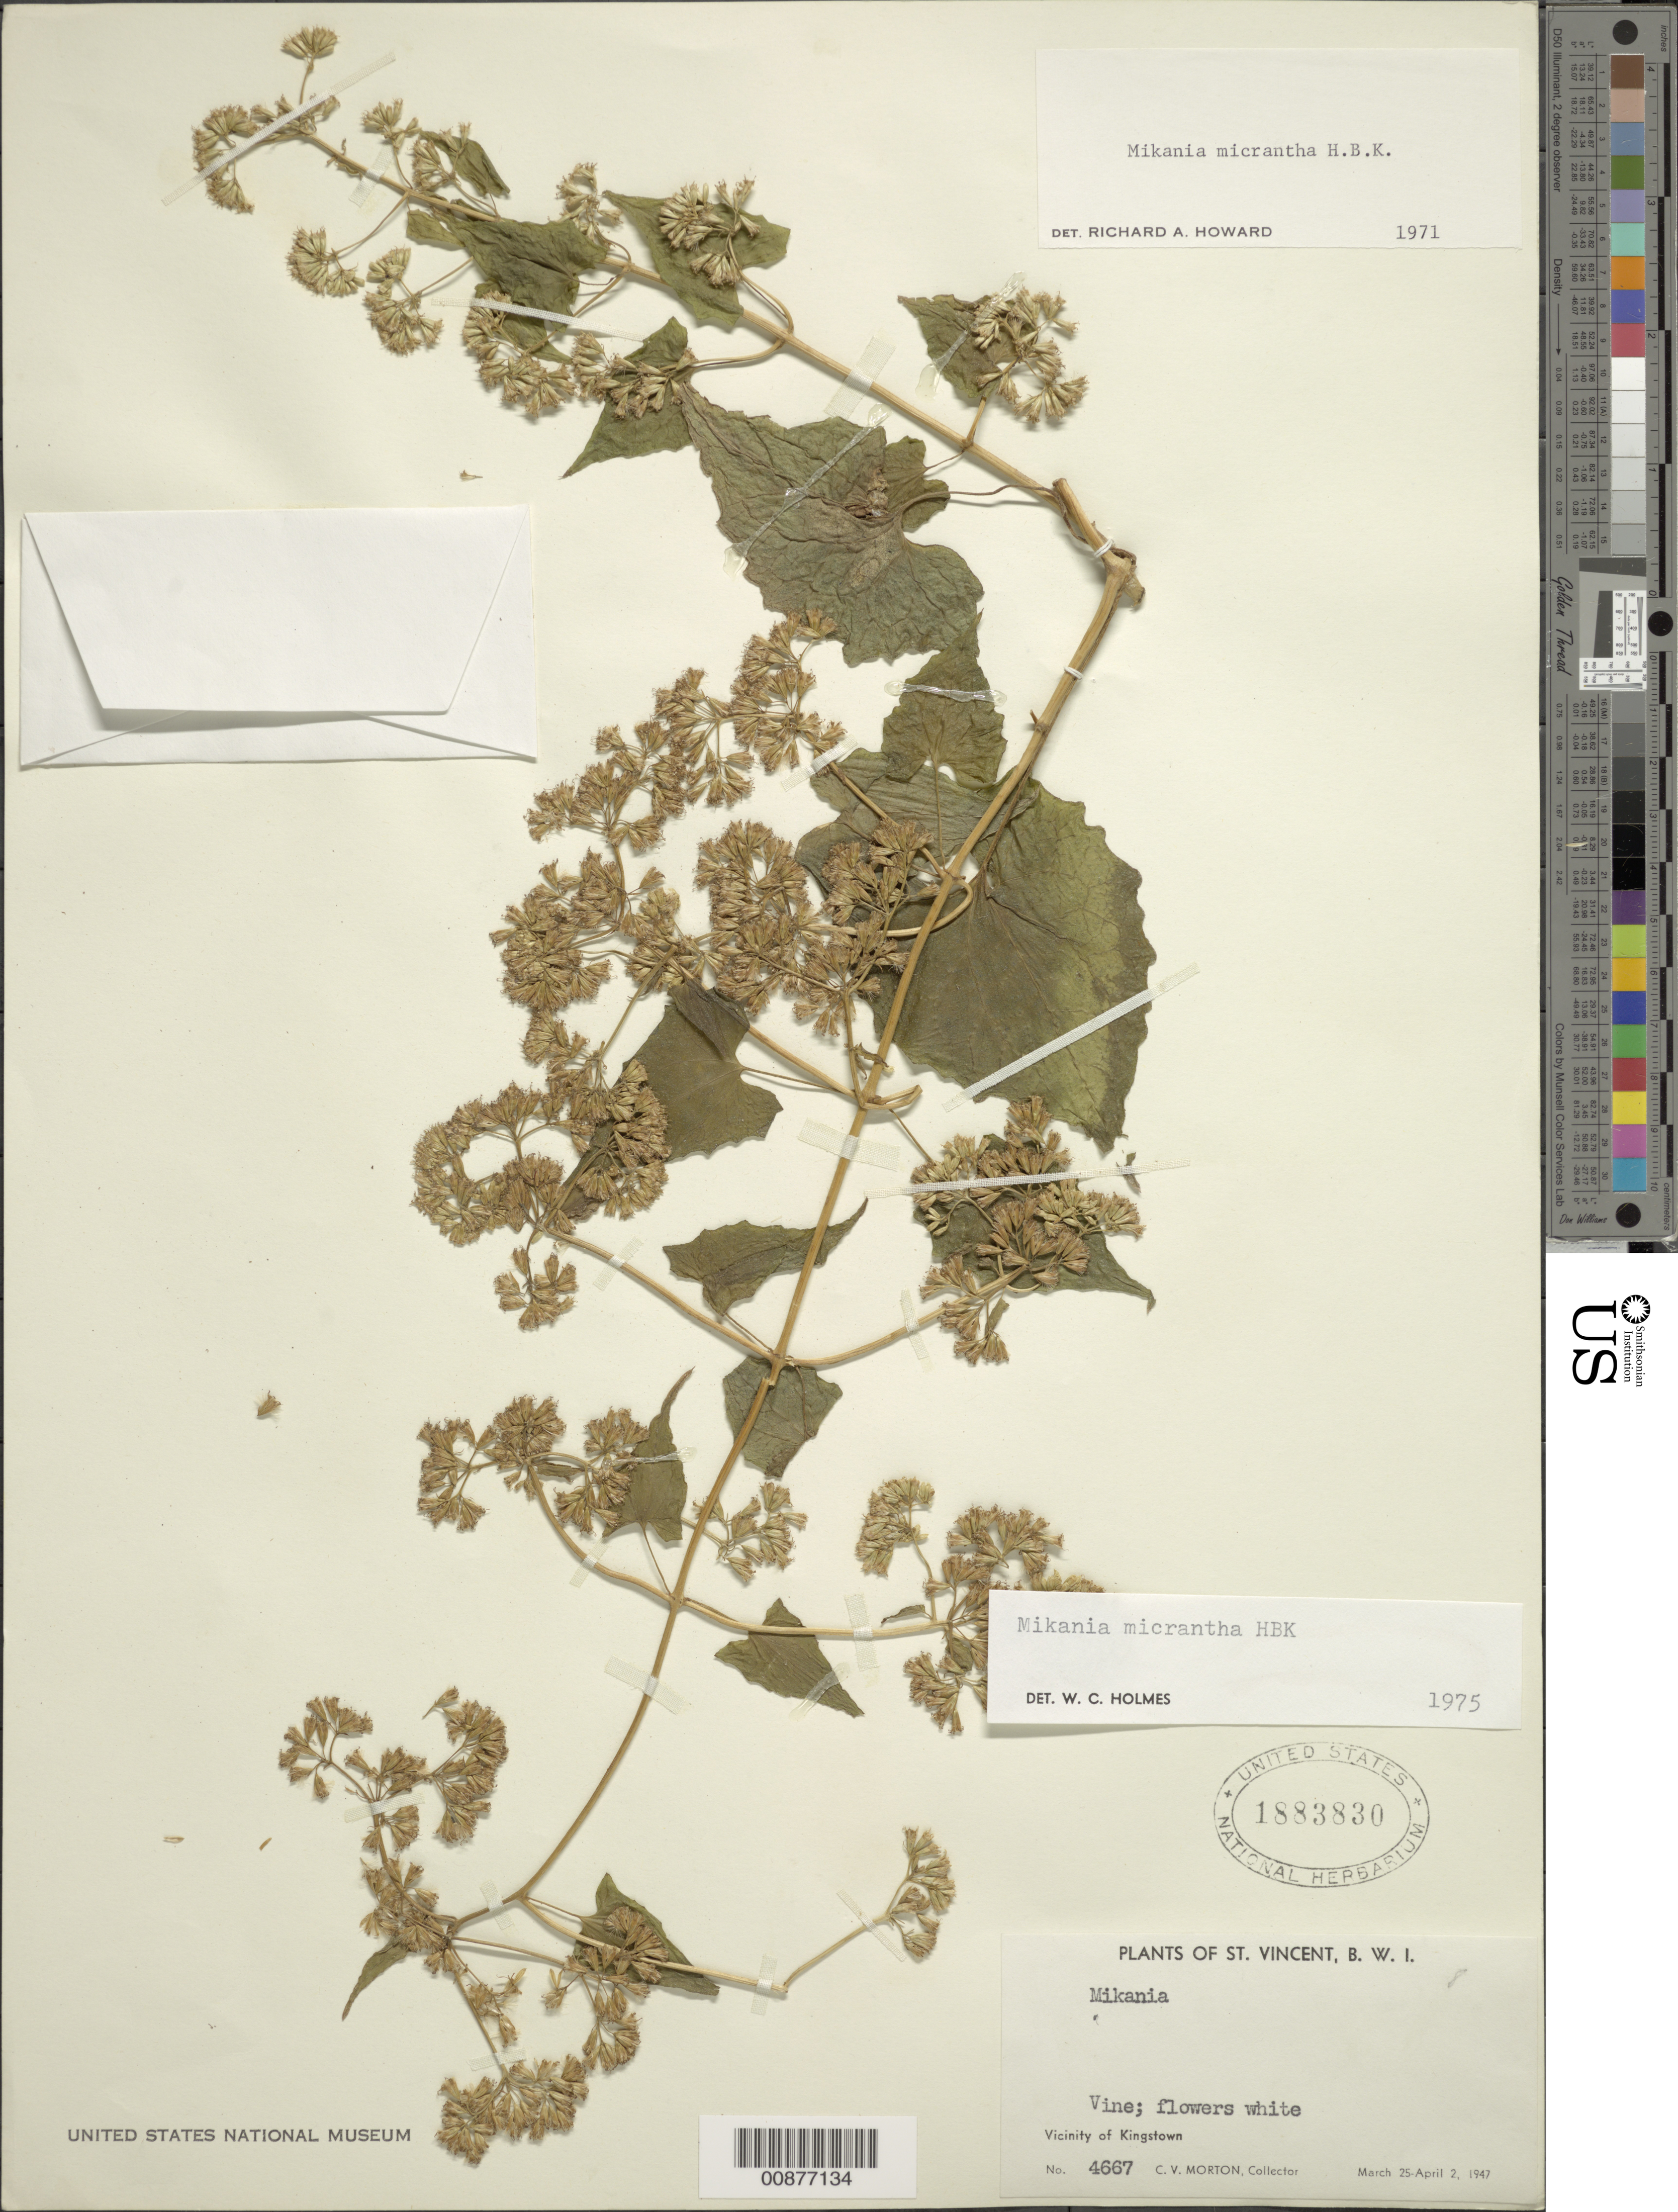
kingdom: Plantae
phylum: Tracheophyta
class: Magnoliopsida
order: Asterales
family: Asteraceae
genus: Mikania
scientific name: Mikania micrantha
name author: Kunth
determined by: Holmes, Walter C., (BAYLU), Baylor University (UNITED STATES)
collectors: C. V. Morton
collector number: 4667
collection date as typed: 25 Mar 1947 to 02 Apr 1947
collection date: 1947-03-25/1947-04-02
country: St. Vincent - Grenadines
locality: Vicinity of Kingstown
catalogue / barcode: US 1883830